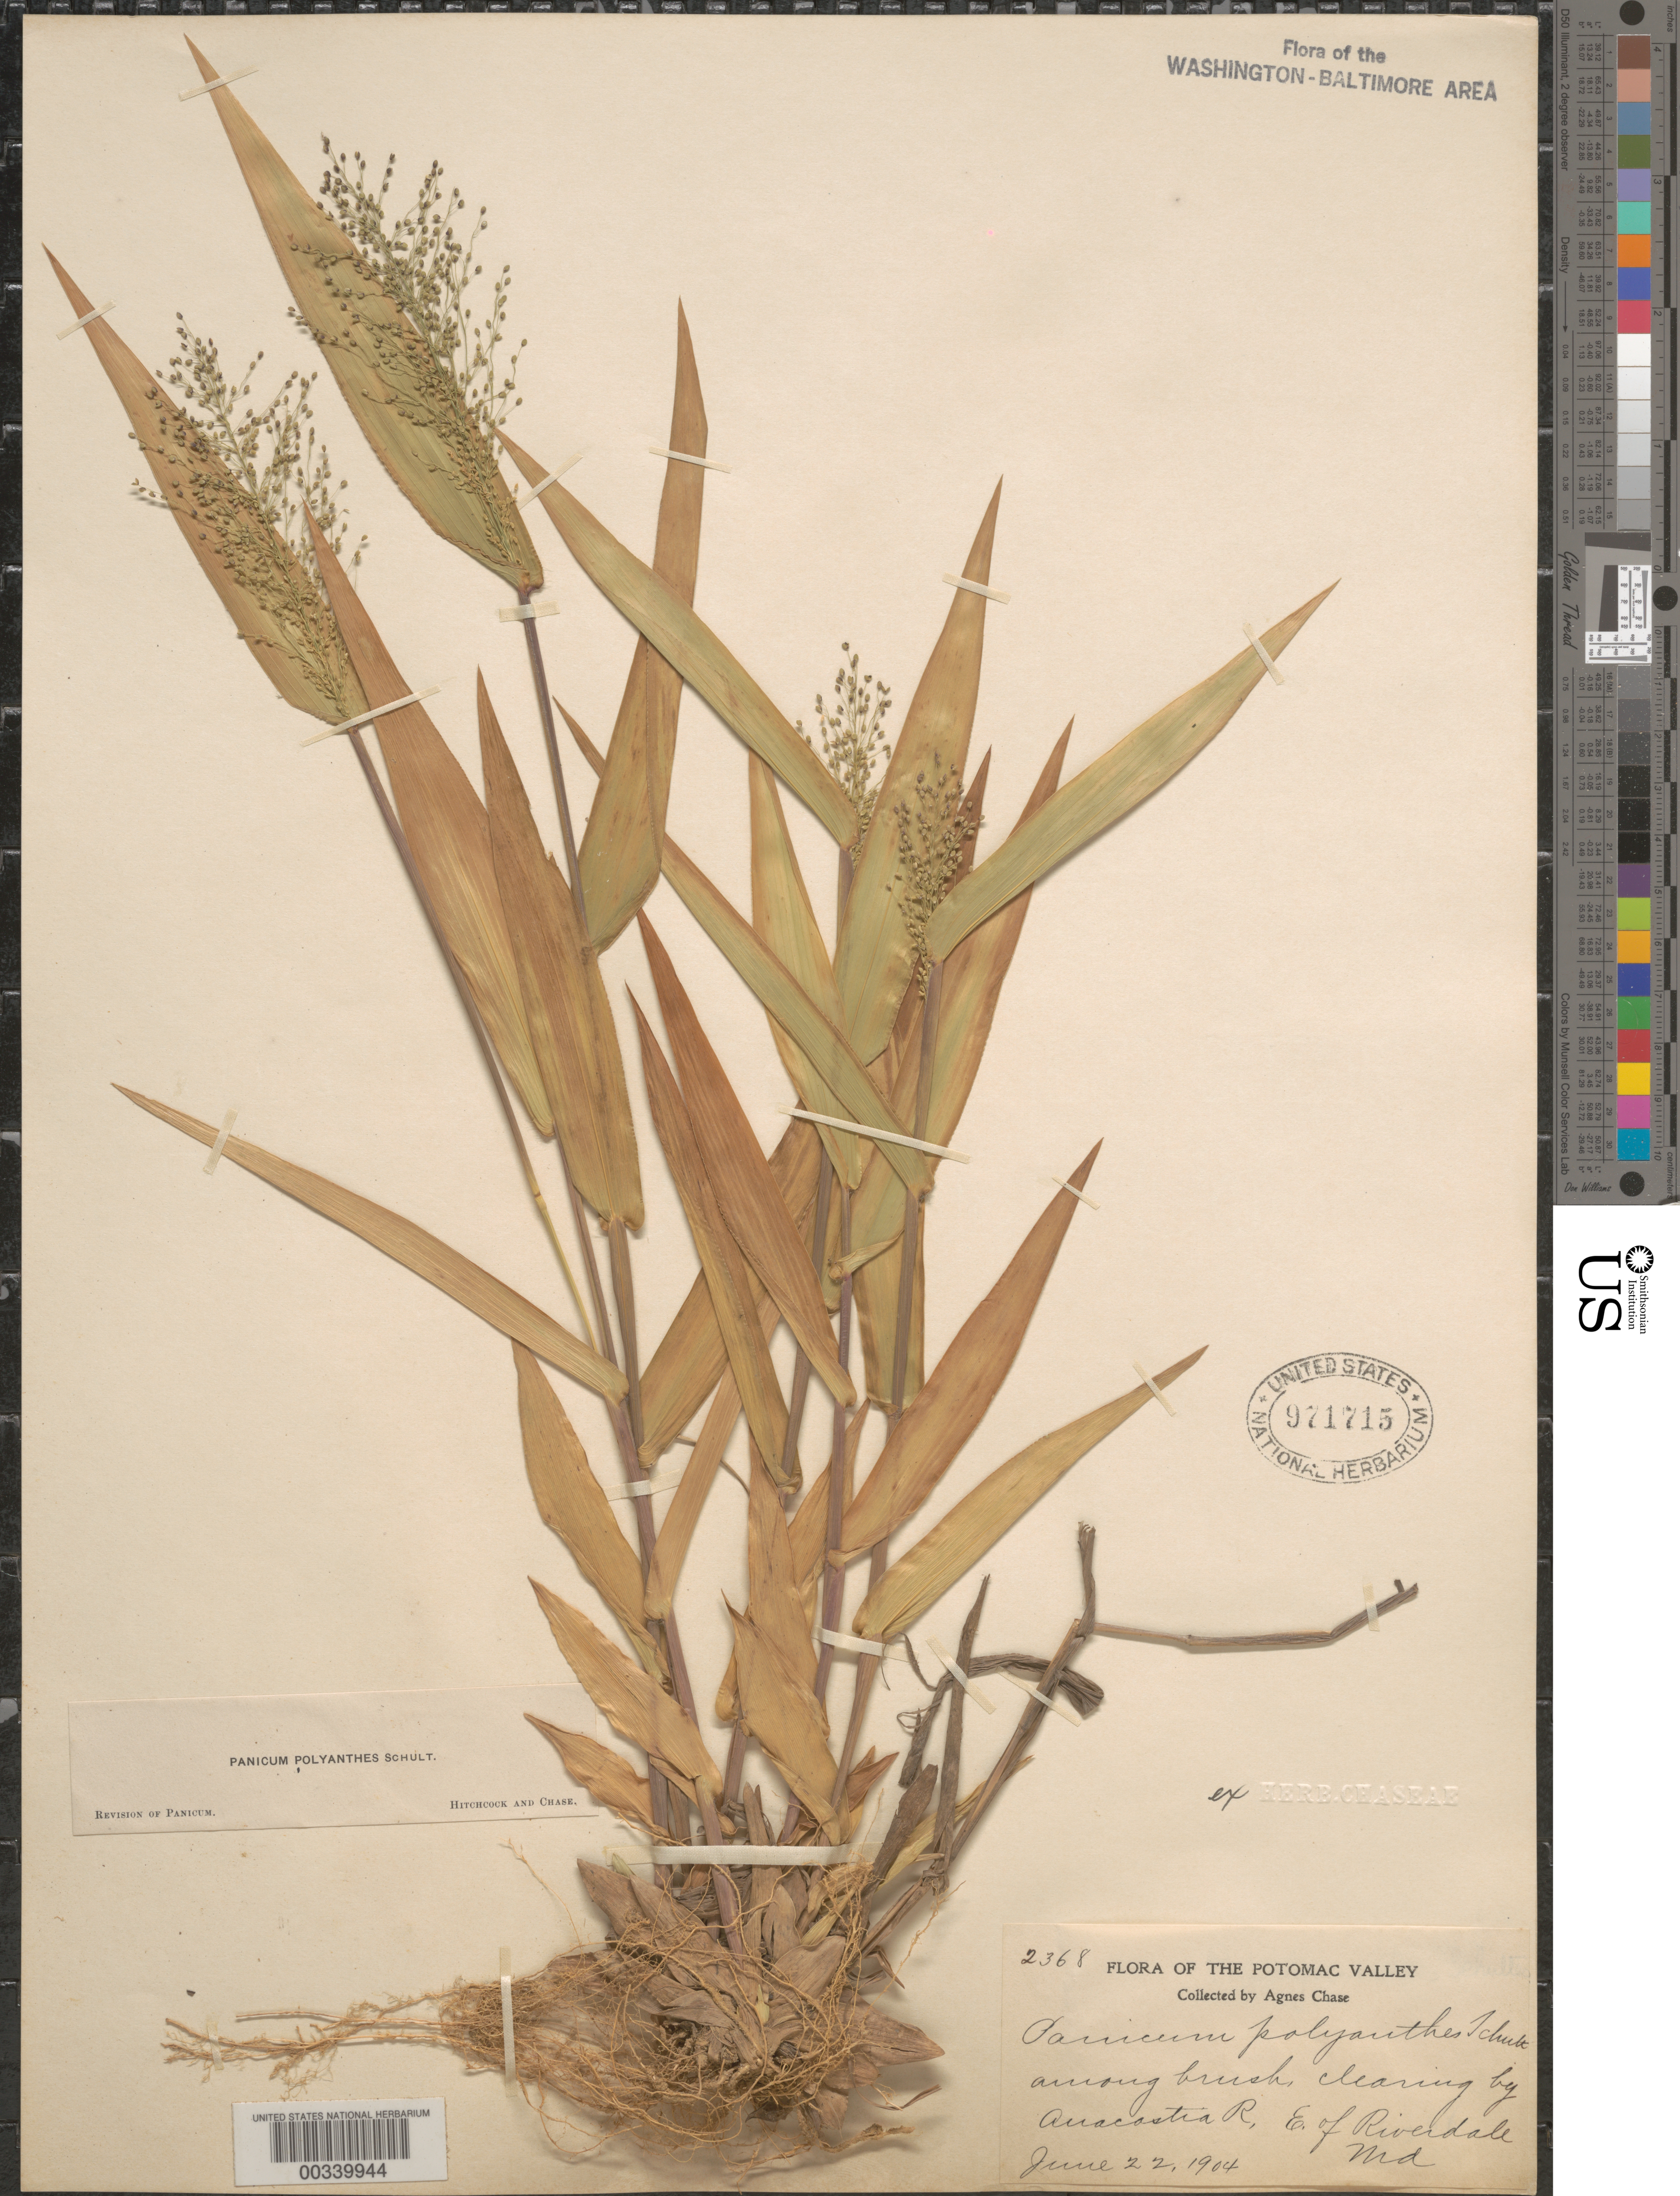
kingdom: Plantae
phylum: Tracheophyta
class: Liliopsida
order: Poales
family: Poaceae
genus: Dichanthelium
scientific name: Dichanthelium sphaerocarpon var. isophyllum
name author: (Scribn.) Gould & C.A. Clark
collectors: A. Chase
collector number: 2368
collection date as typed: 22 Jun 1904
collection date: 1904-06-22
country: United States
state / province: Maryland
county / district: Prince George's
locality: E of Riverdale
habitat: Riverbank clearing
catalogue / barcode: US 971715